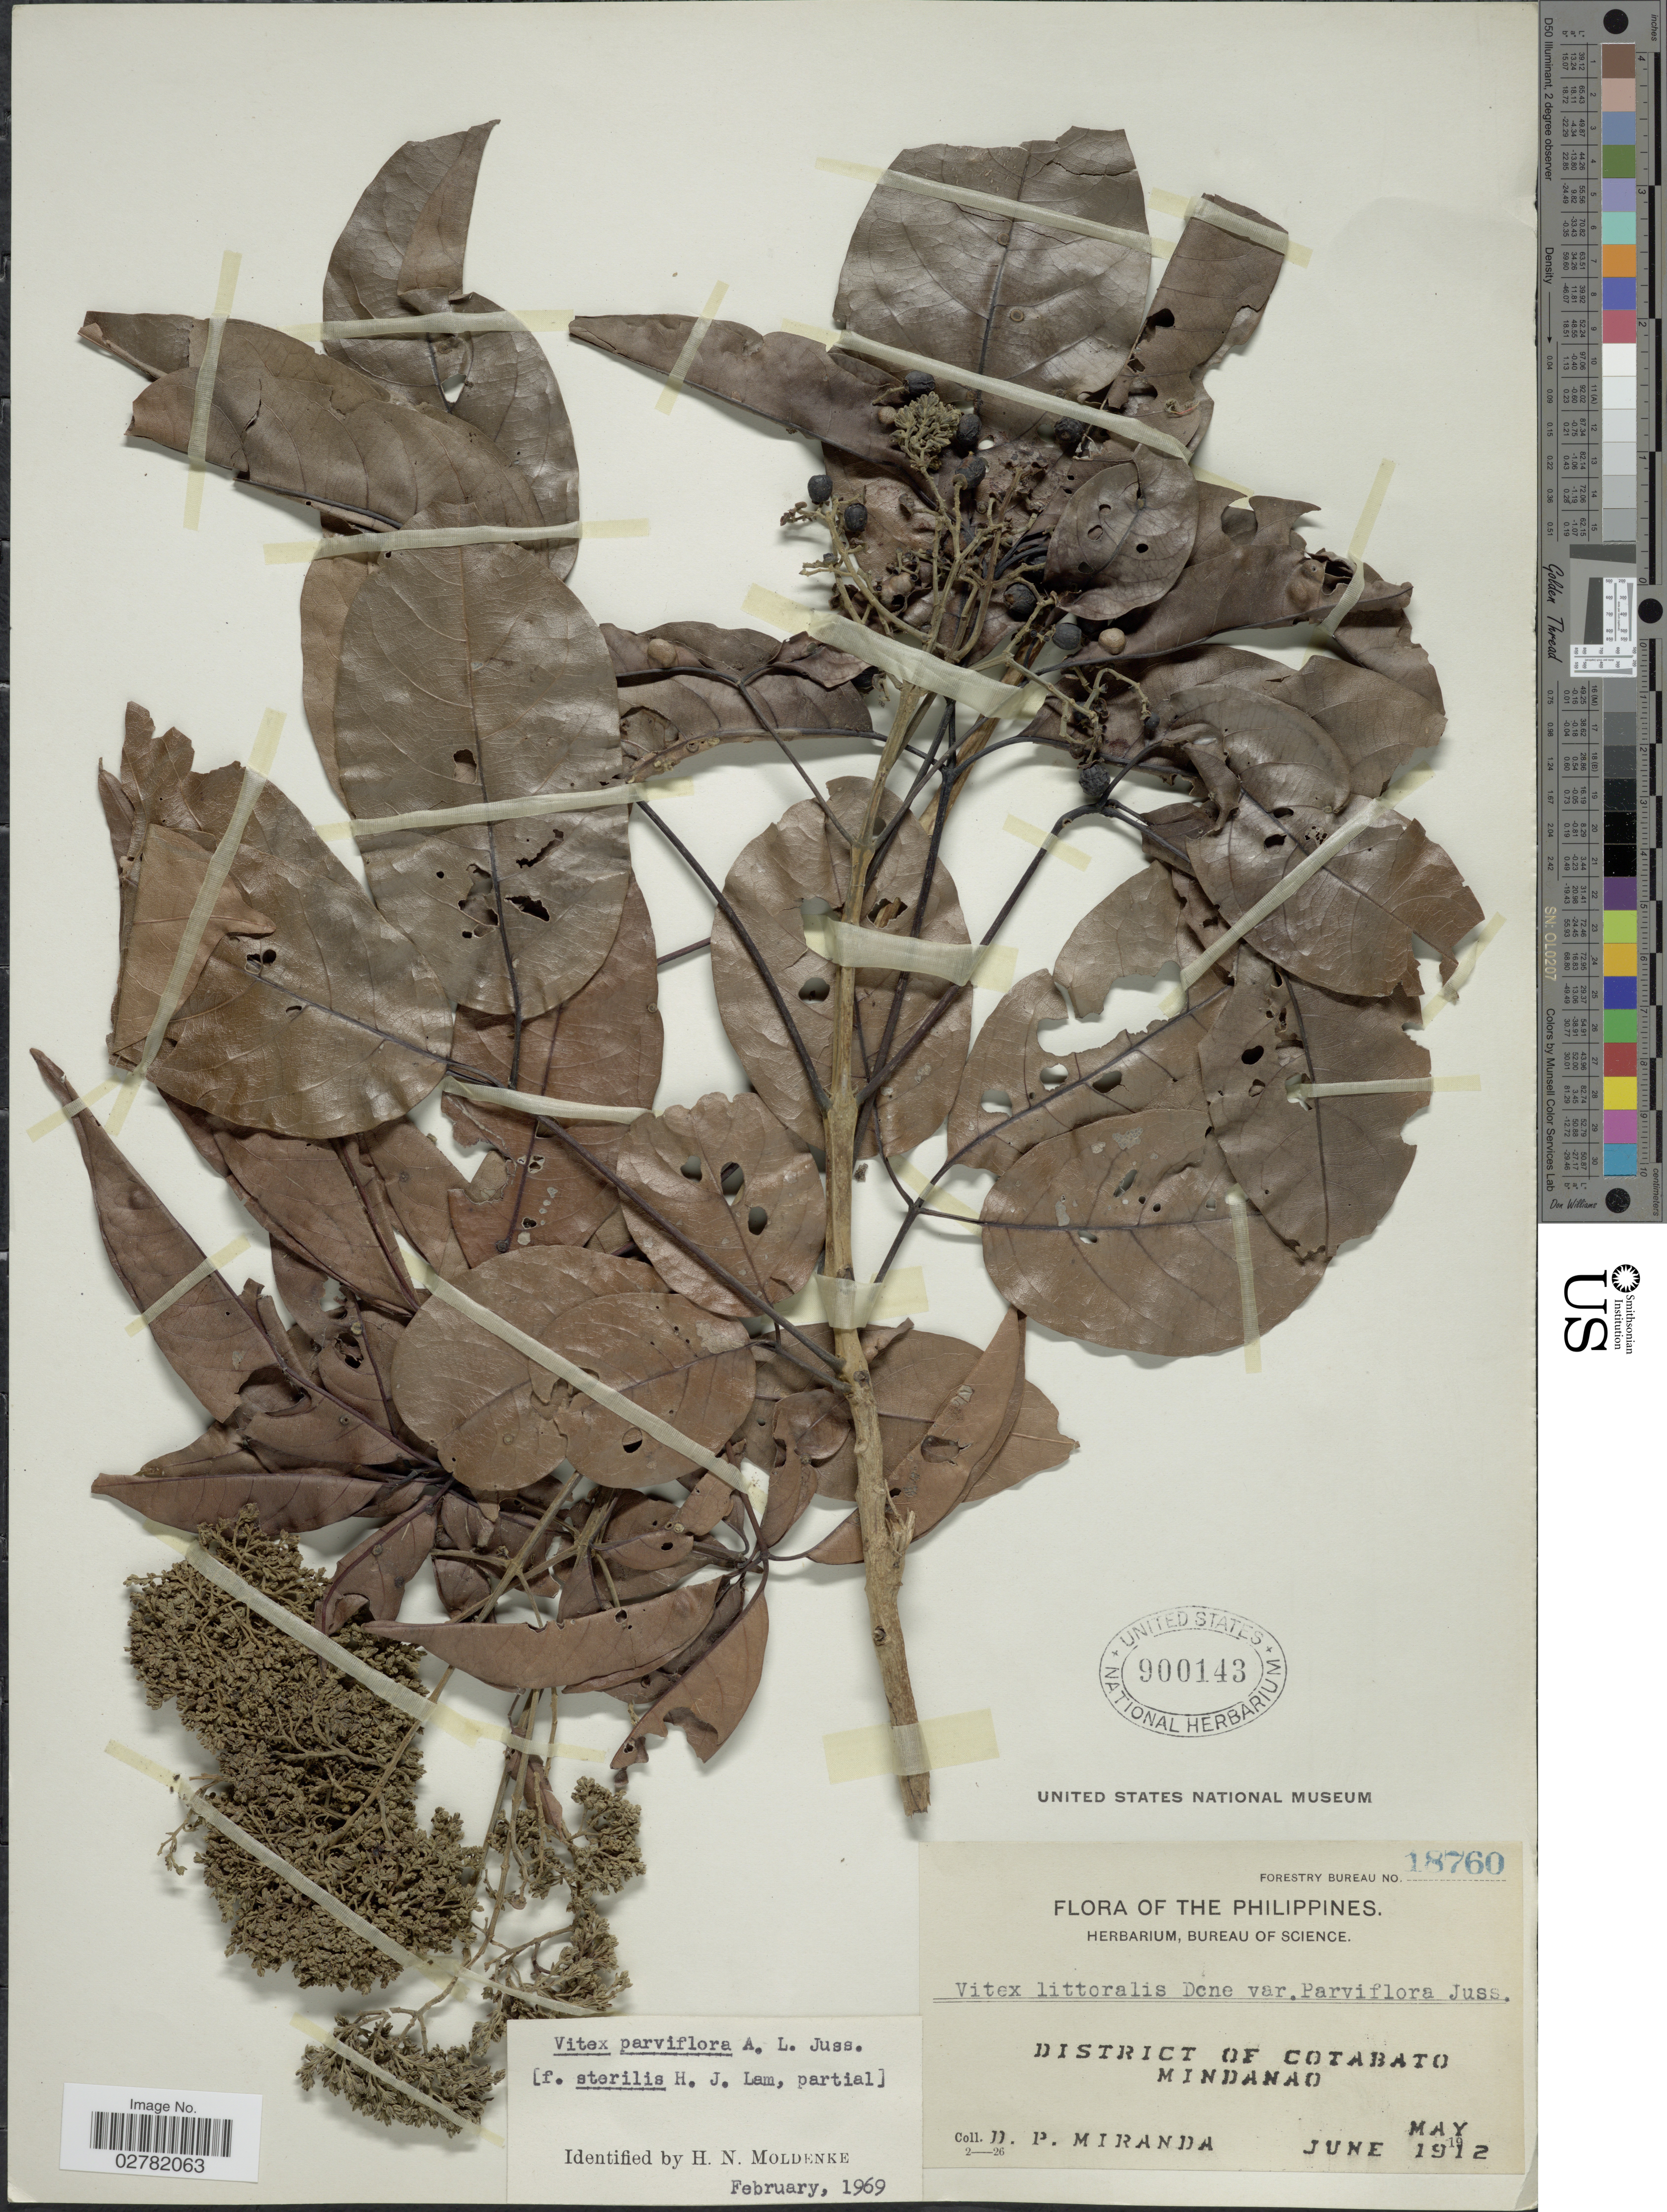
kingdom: Plantae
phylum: Tracheophyta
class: Magnoliopsida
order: Lamiales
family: Lamiaceae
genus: Vitex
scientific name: Vitex parviflora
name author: Juss.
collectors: D. P. Miranda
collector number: Forestry Bureau 18760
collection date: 1912-05/1912-06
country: Philippines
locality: District of Cotabato. Mindanao.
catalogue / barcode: US 900143